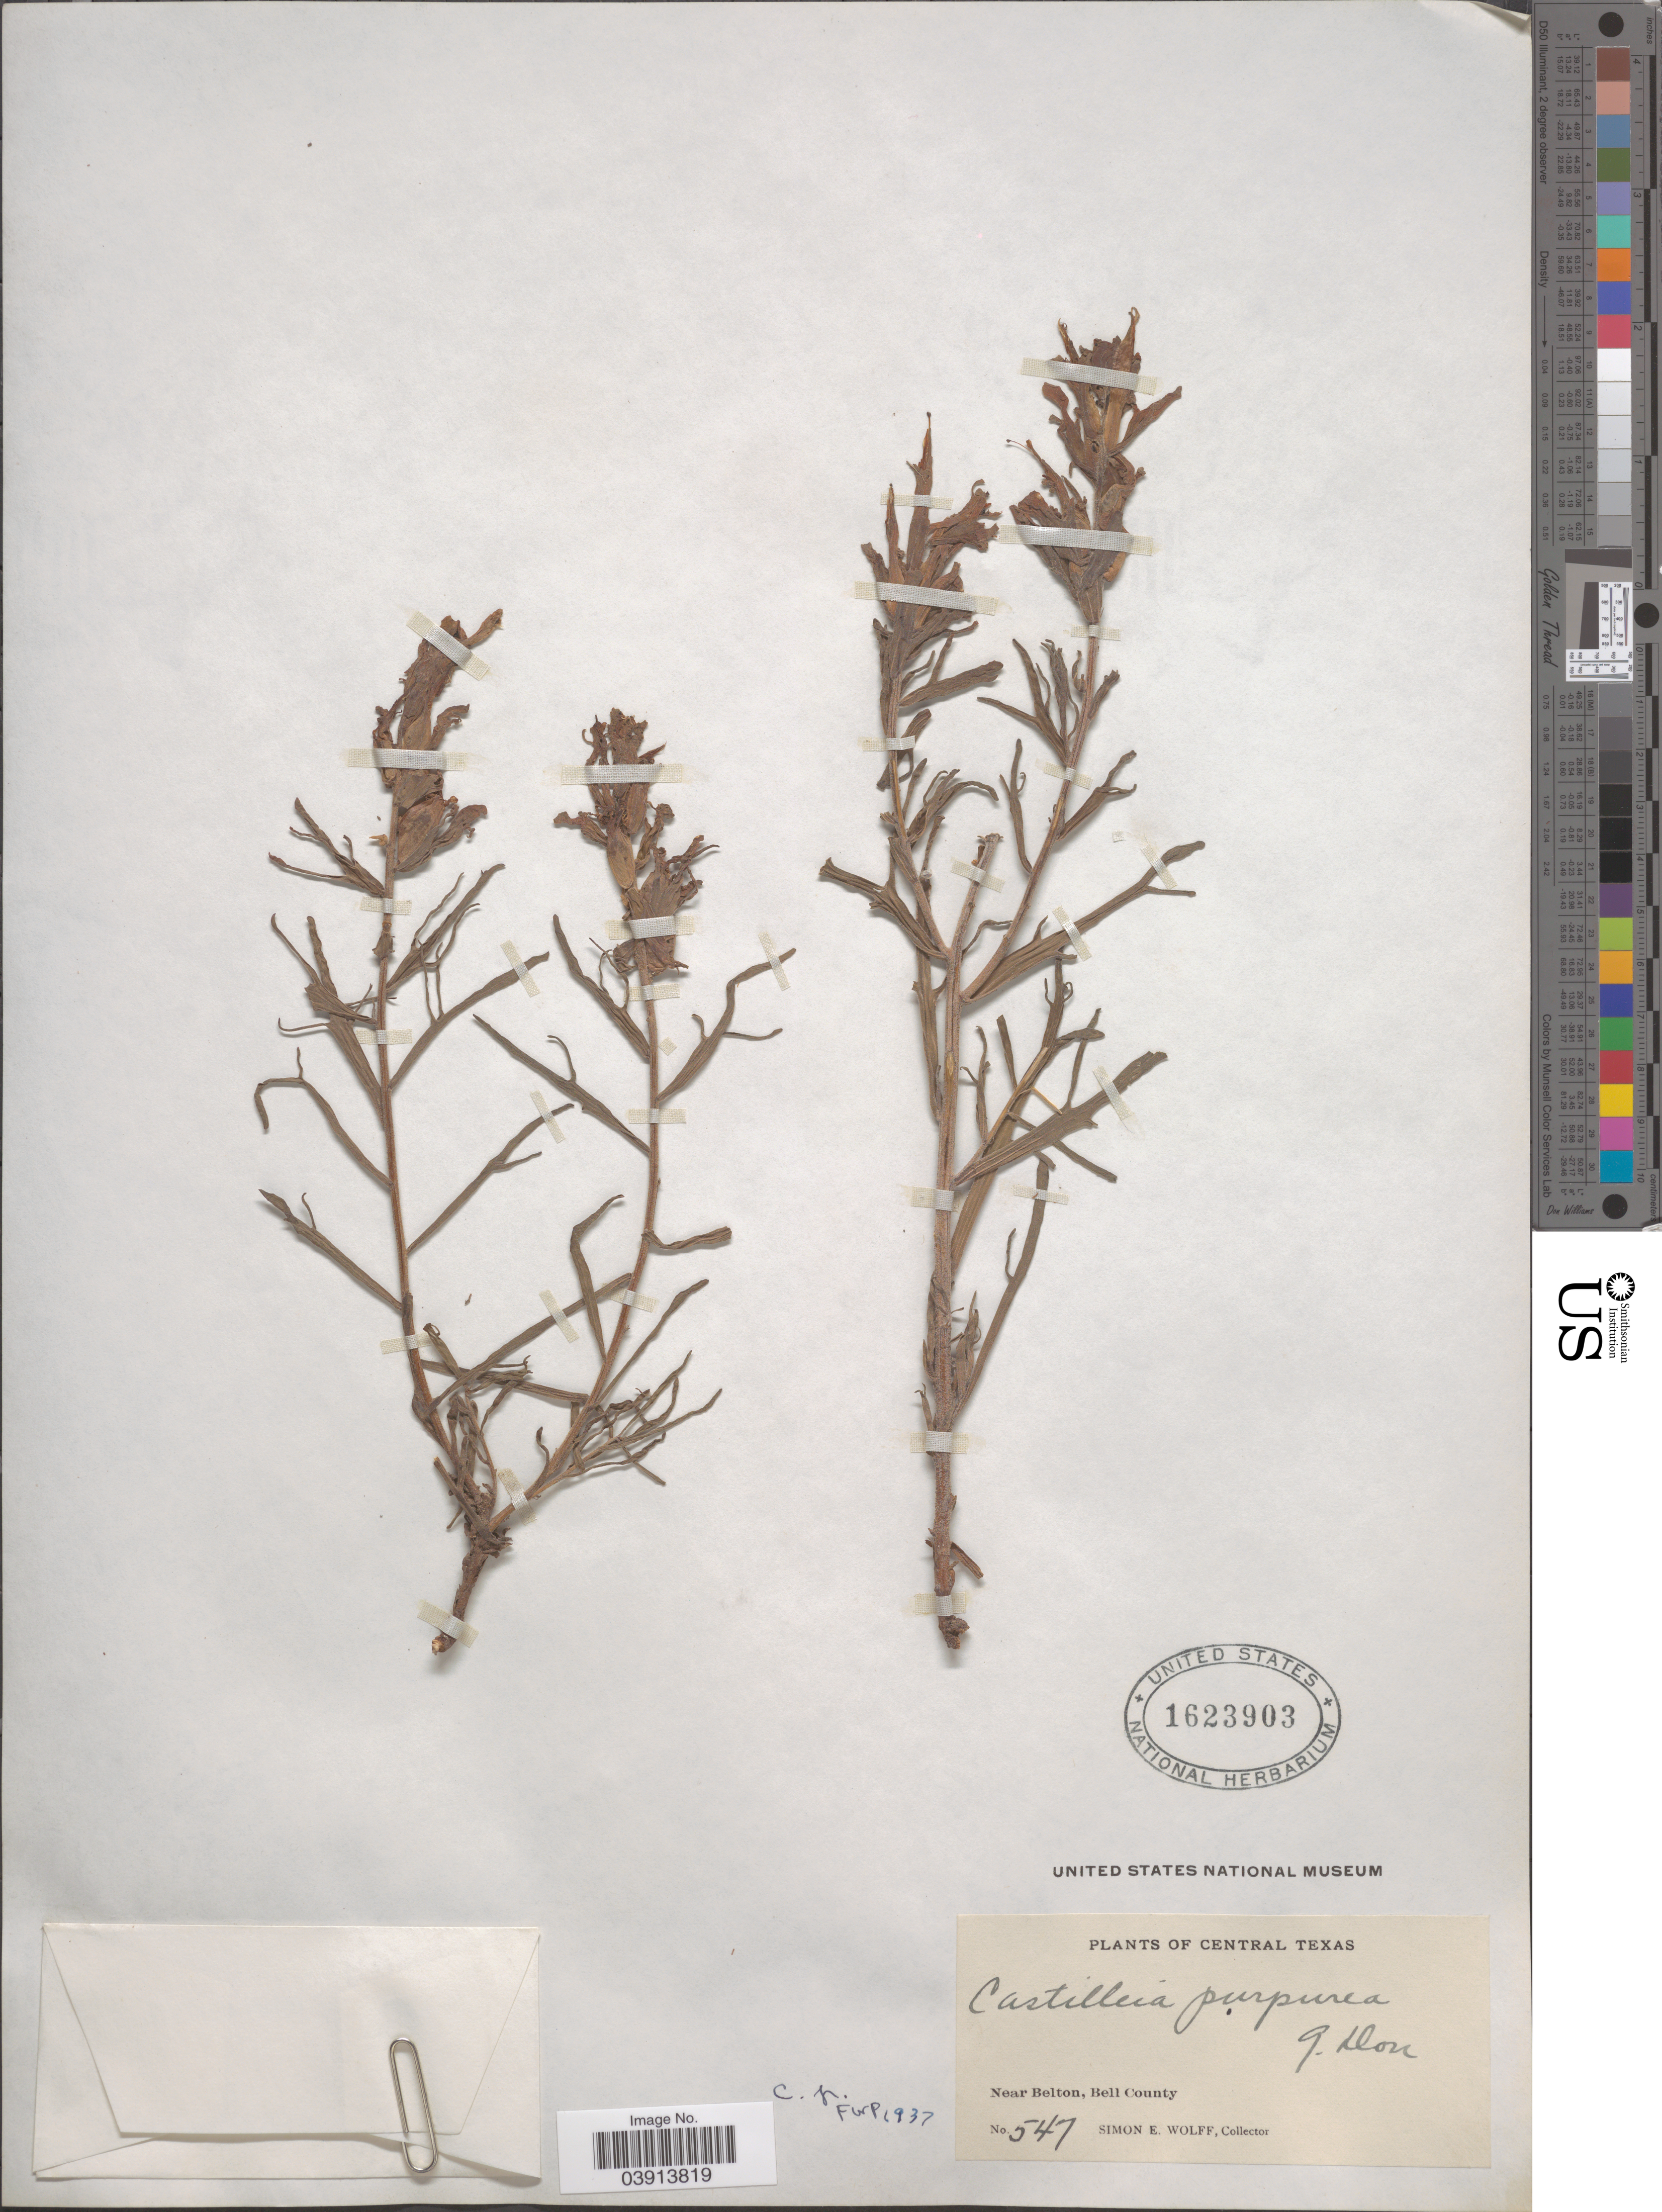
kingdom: Plantae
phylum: Tracheophyta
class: Magnoliopsida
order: Lamiales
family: Orobanchaceae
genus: Castilleja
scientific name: Castilleja purpurea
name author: (Nutt.) G. Don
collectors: S. E. Wolff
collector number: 547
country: United States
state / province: Texas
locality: Central Texas. Near Belton, Bell County.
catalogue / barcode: US 1623903